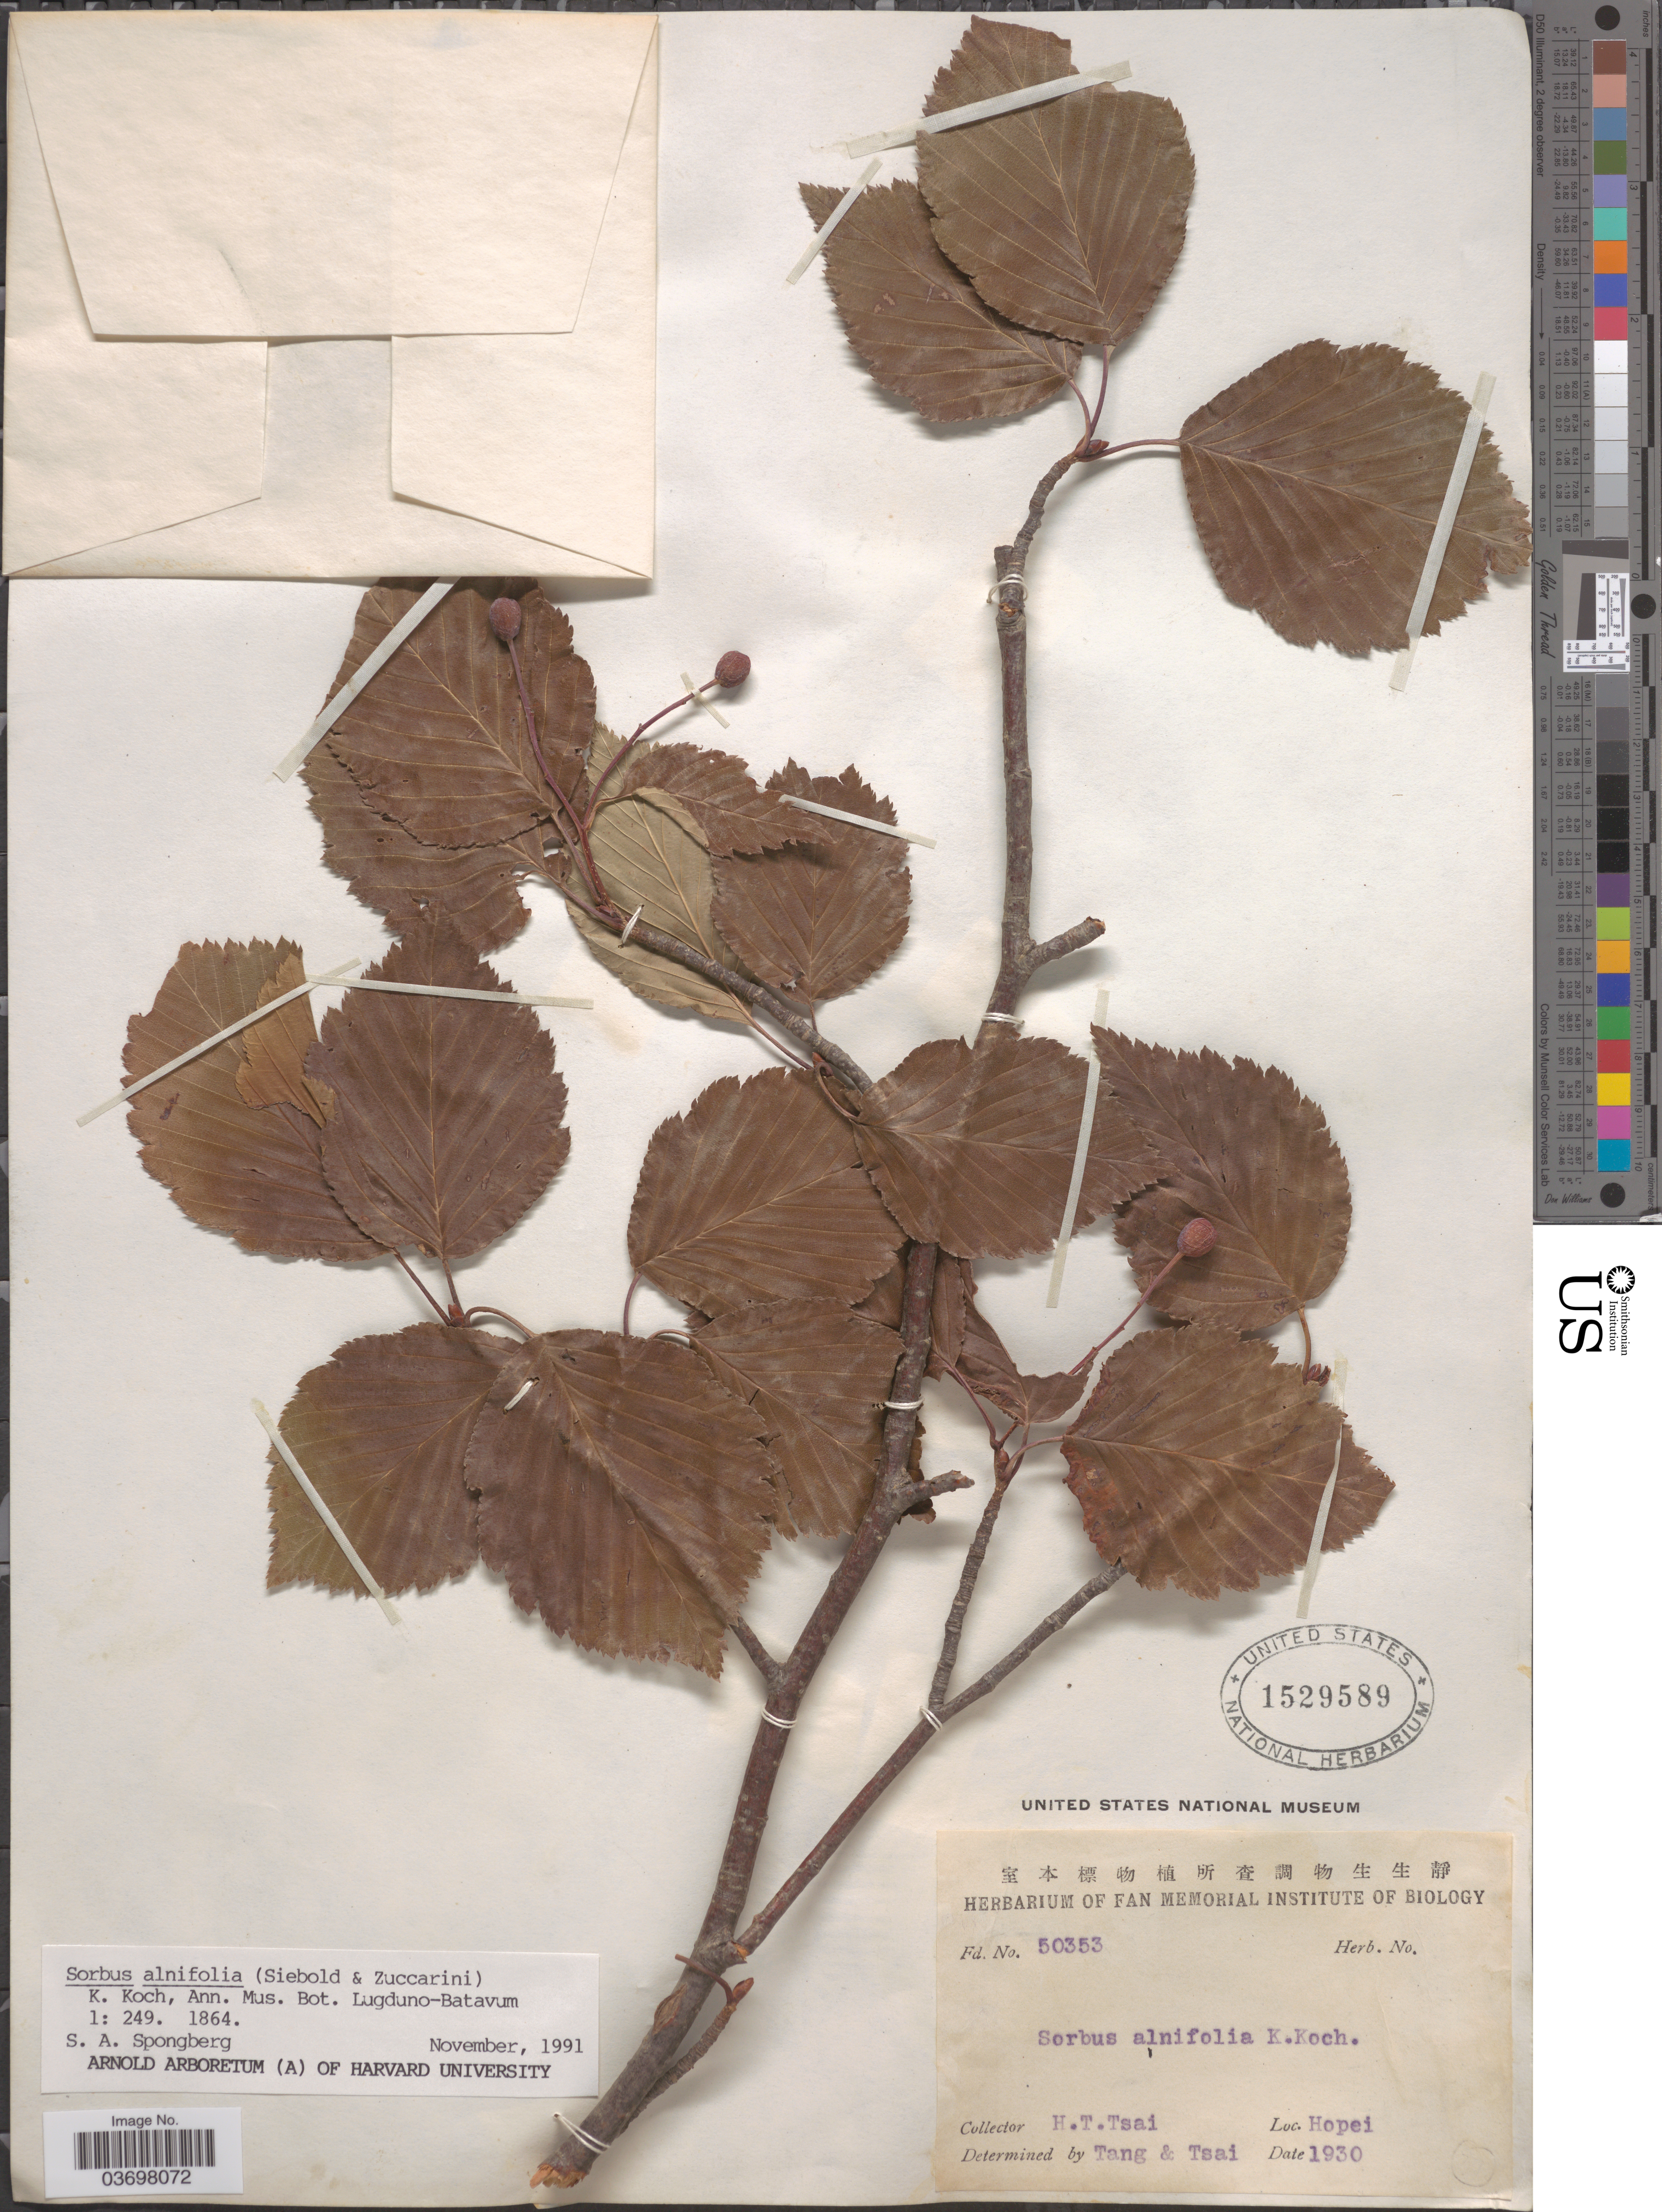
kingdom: Plantae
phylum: Tracheophyta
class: Magnoliopsida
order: Rosales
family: Rosaceae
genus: Sorbus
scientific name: Sorbus alnifolia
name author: (Siebold & Zucc.) K. Koch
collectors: H. Tsai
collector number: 50353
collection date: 1930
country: China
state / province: Hebei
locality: Hopei.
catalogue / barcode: US 1529589